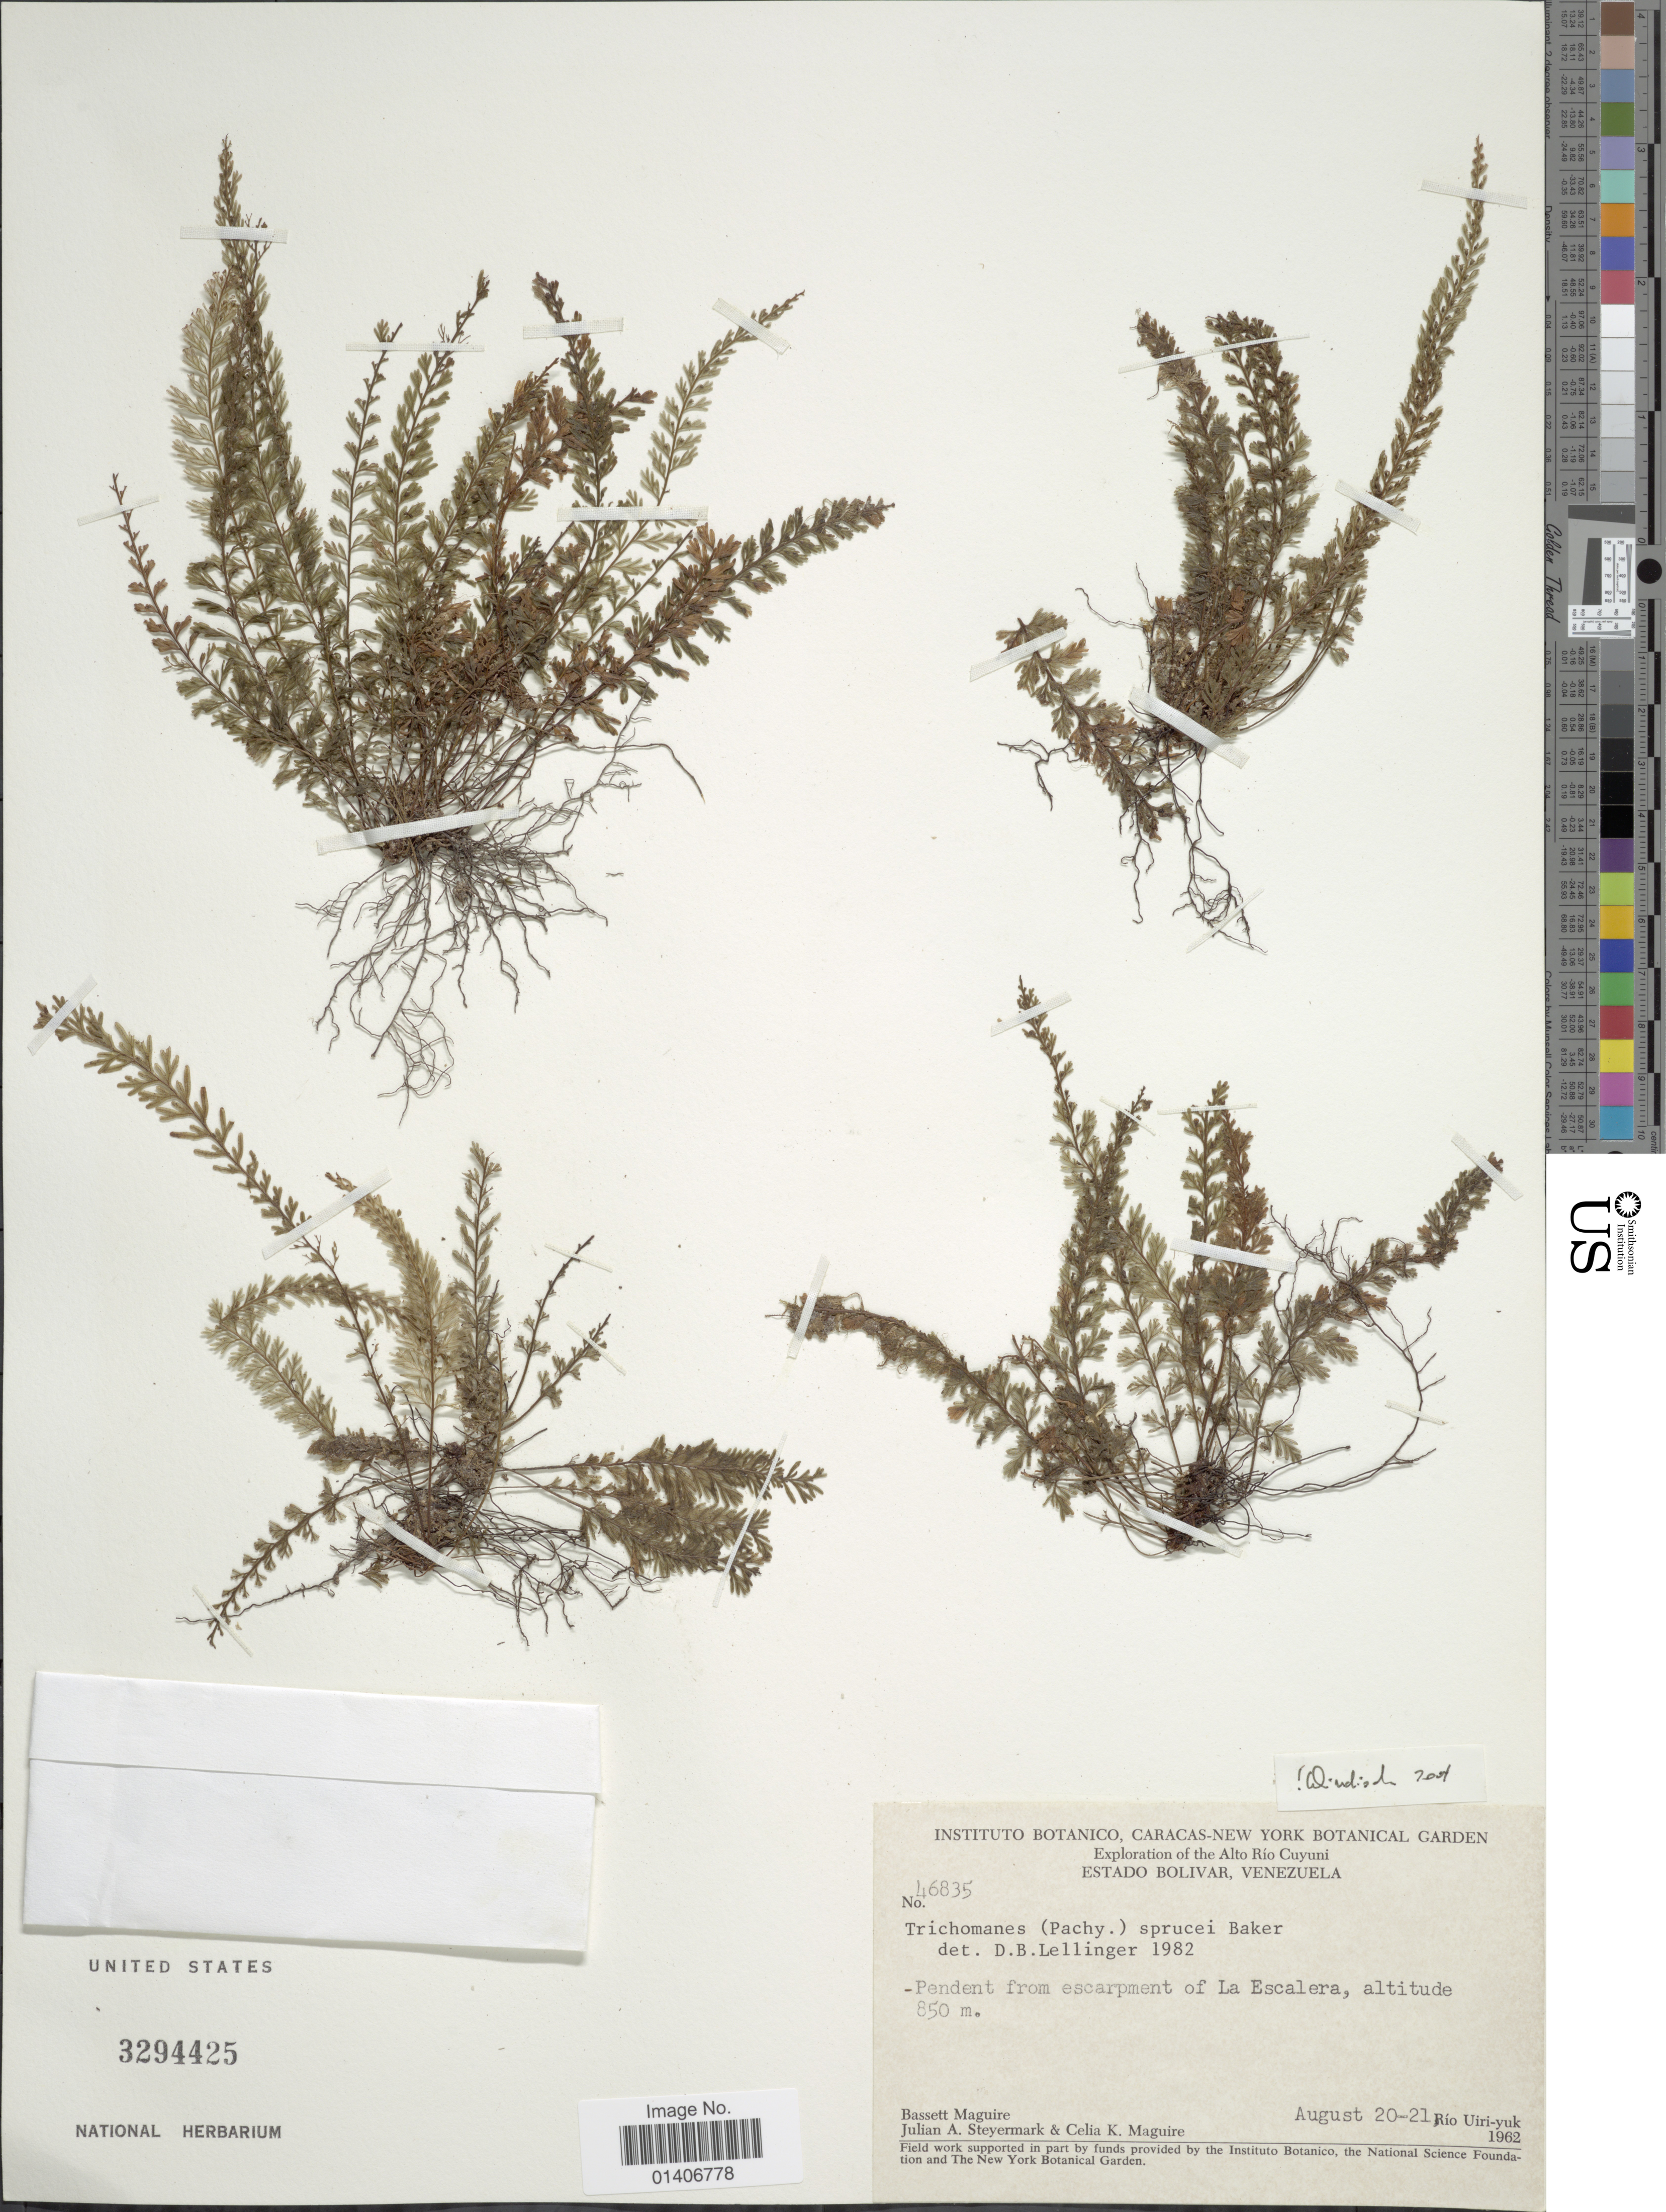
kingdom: Plantae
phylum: Tracheophyta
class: Polypodiopsida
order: Hymenophyllales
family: Hymenophyllaceae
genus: Abrodictyum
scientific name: Abrodictyum sprucei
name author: (Baker) Ebihara & Dubuisson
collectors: B. Maguire, J. Steyermark & C. K. Maguire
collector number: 46835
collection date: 1962-08-20/1962-08-21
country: Venezuela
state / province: Bolivar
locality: Alto Rio Cuyumi, Pendent from escarpment of La Escalera, Rio Uiri-yuk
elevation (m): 850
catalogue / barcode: US 3294425